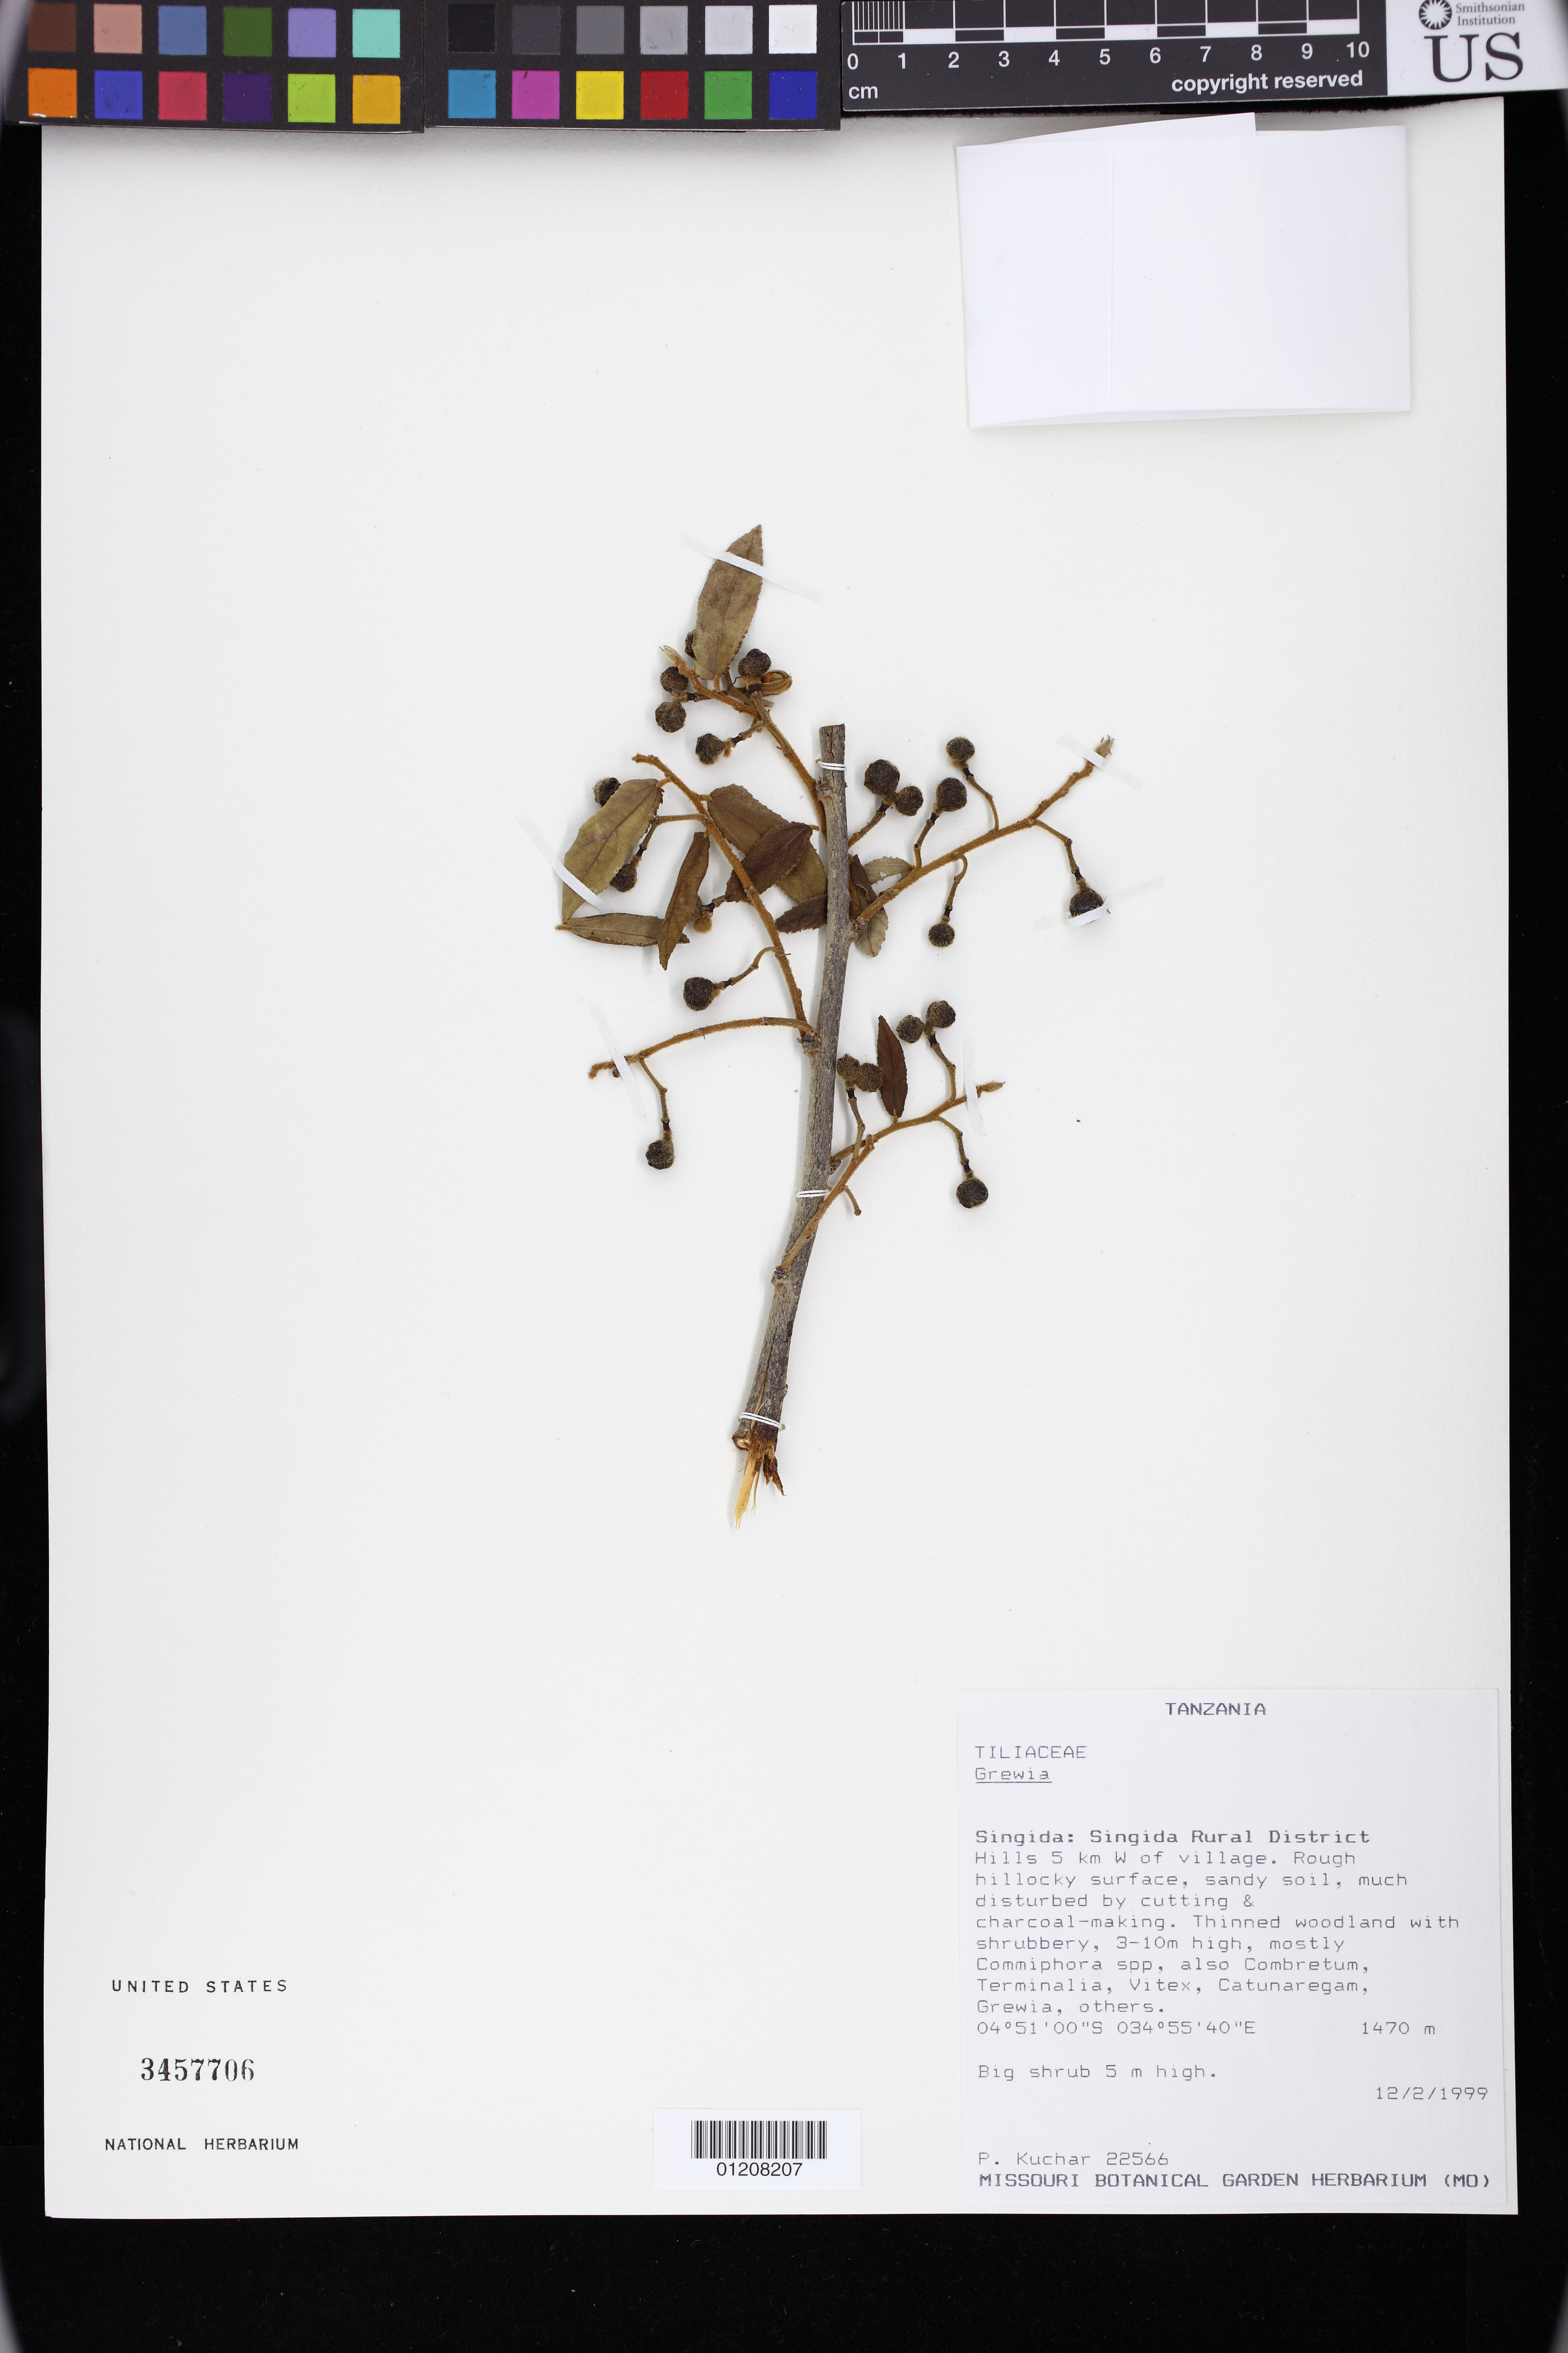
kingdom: Plantae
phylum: Tracheophyta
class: Magnoliopsida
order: Malvales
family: Malvaceae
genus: Grewia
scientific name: Grewia sp.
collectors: P. Kuchar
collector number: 22566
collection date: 1999-12-02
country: Tanzania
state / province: Singida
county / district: Singida Rural District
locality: Hills 5 km W of village.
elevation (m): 1470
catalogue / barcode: US 3457706